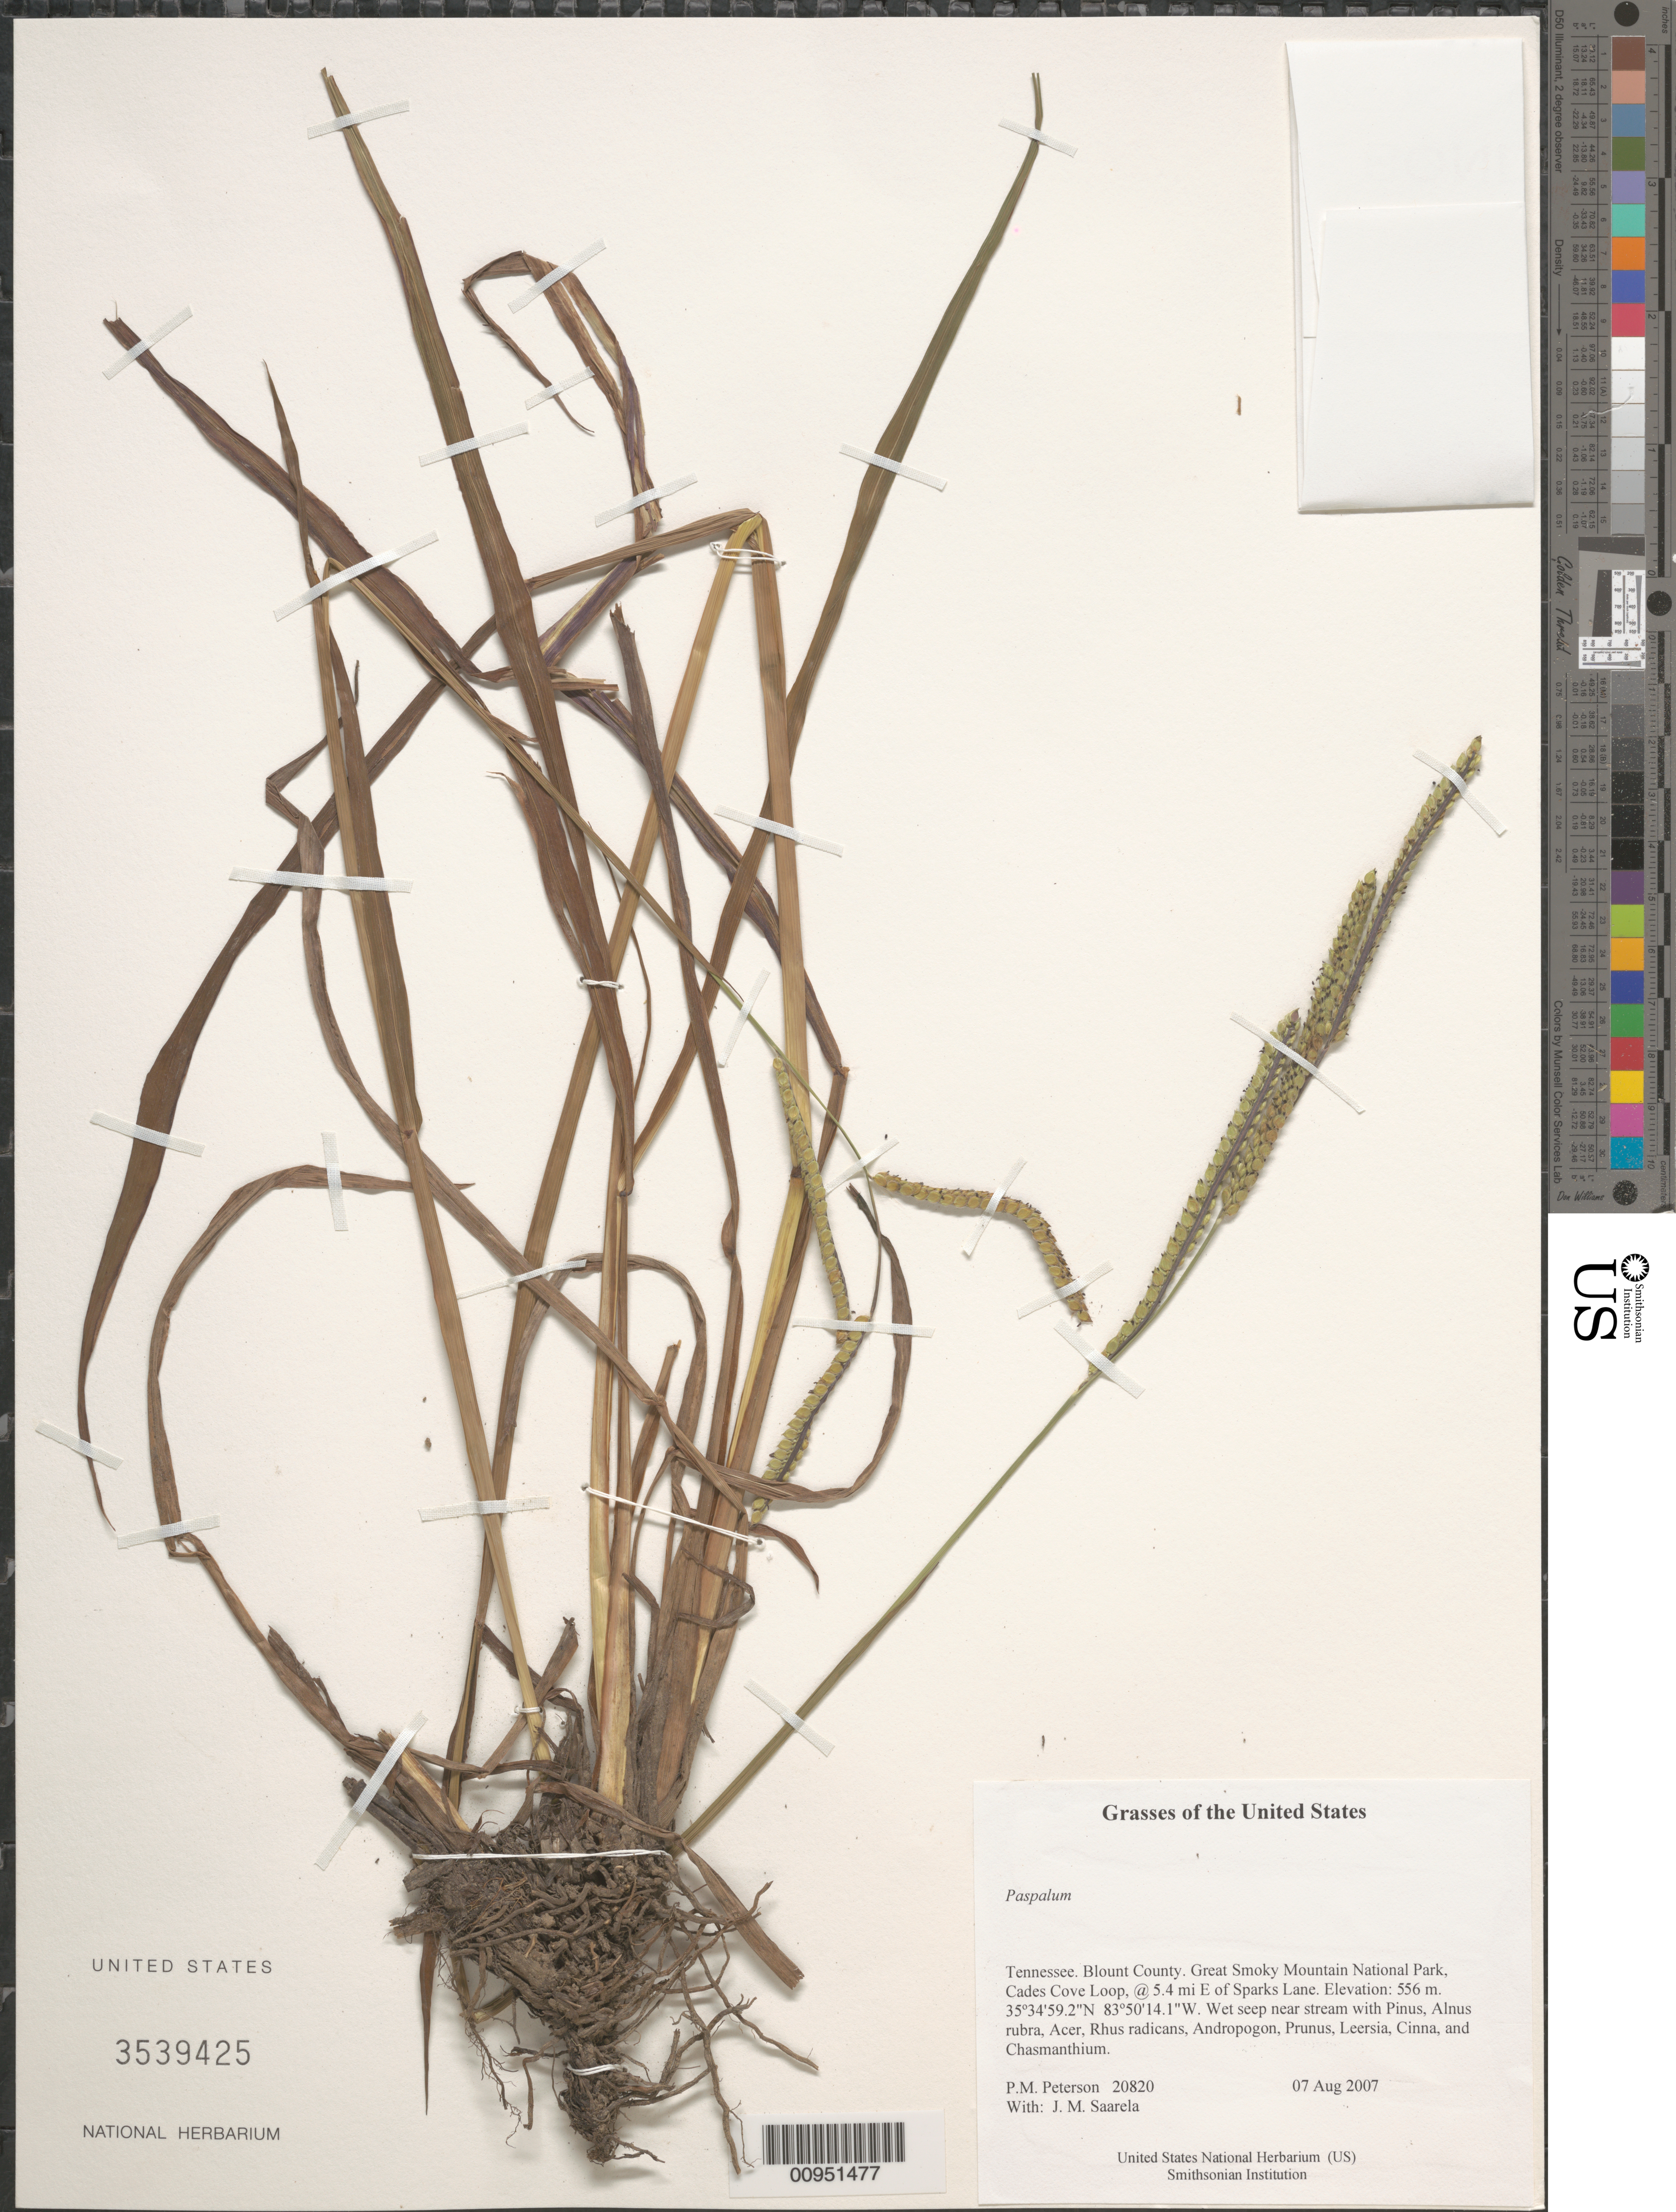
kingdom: Plantae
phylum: Tracheophyta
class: Liliopsida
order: Poales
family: Poaceae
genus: Paspalum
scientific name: Paspalum dilatatum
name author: Poir.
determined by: Butter, Patricia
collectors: P. M. Peterson & J. Saarela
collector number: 20820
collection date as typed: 07 Aug 2007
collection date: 2007-08-07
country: United States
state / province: Tennessee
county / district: Blount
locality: Great Smoky Mountain National Park, Cades Cove Loop, @ 5.4 mi E of Sparks Lane.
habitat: Wet seep near stream with Pinus, Alnus rubra, Acer, Rhus radicans, Andropogon, Prunus, Leersia, Cinna, and Chasmanthium.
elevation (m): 556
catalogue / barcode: US 3539425